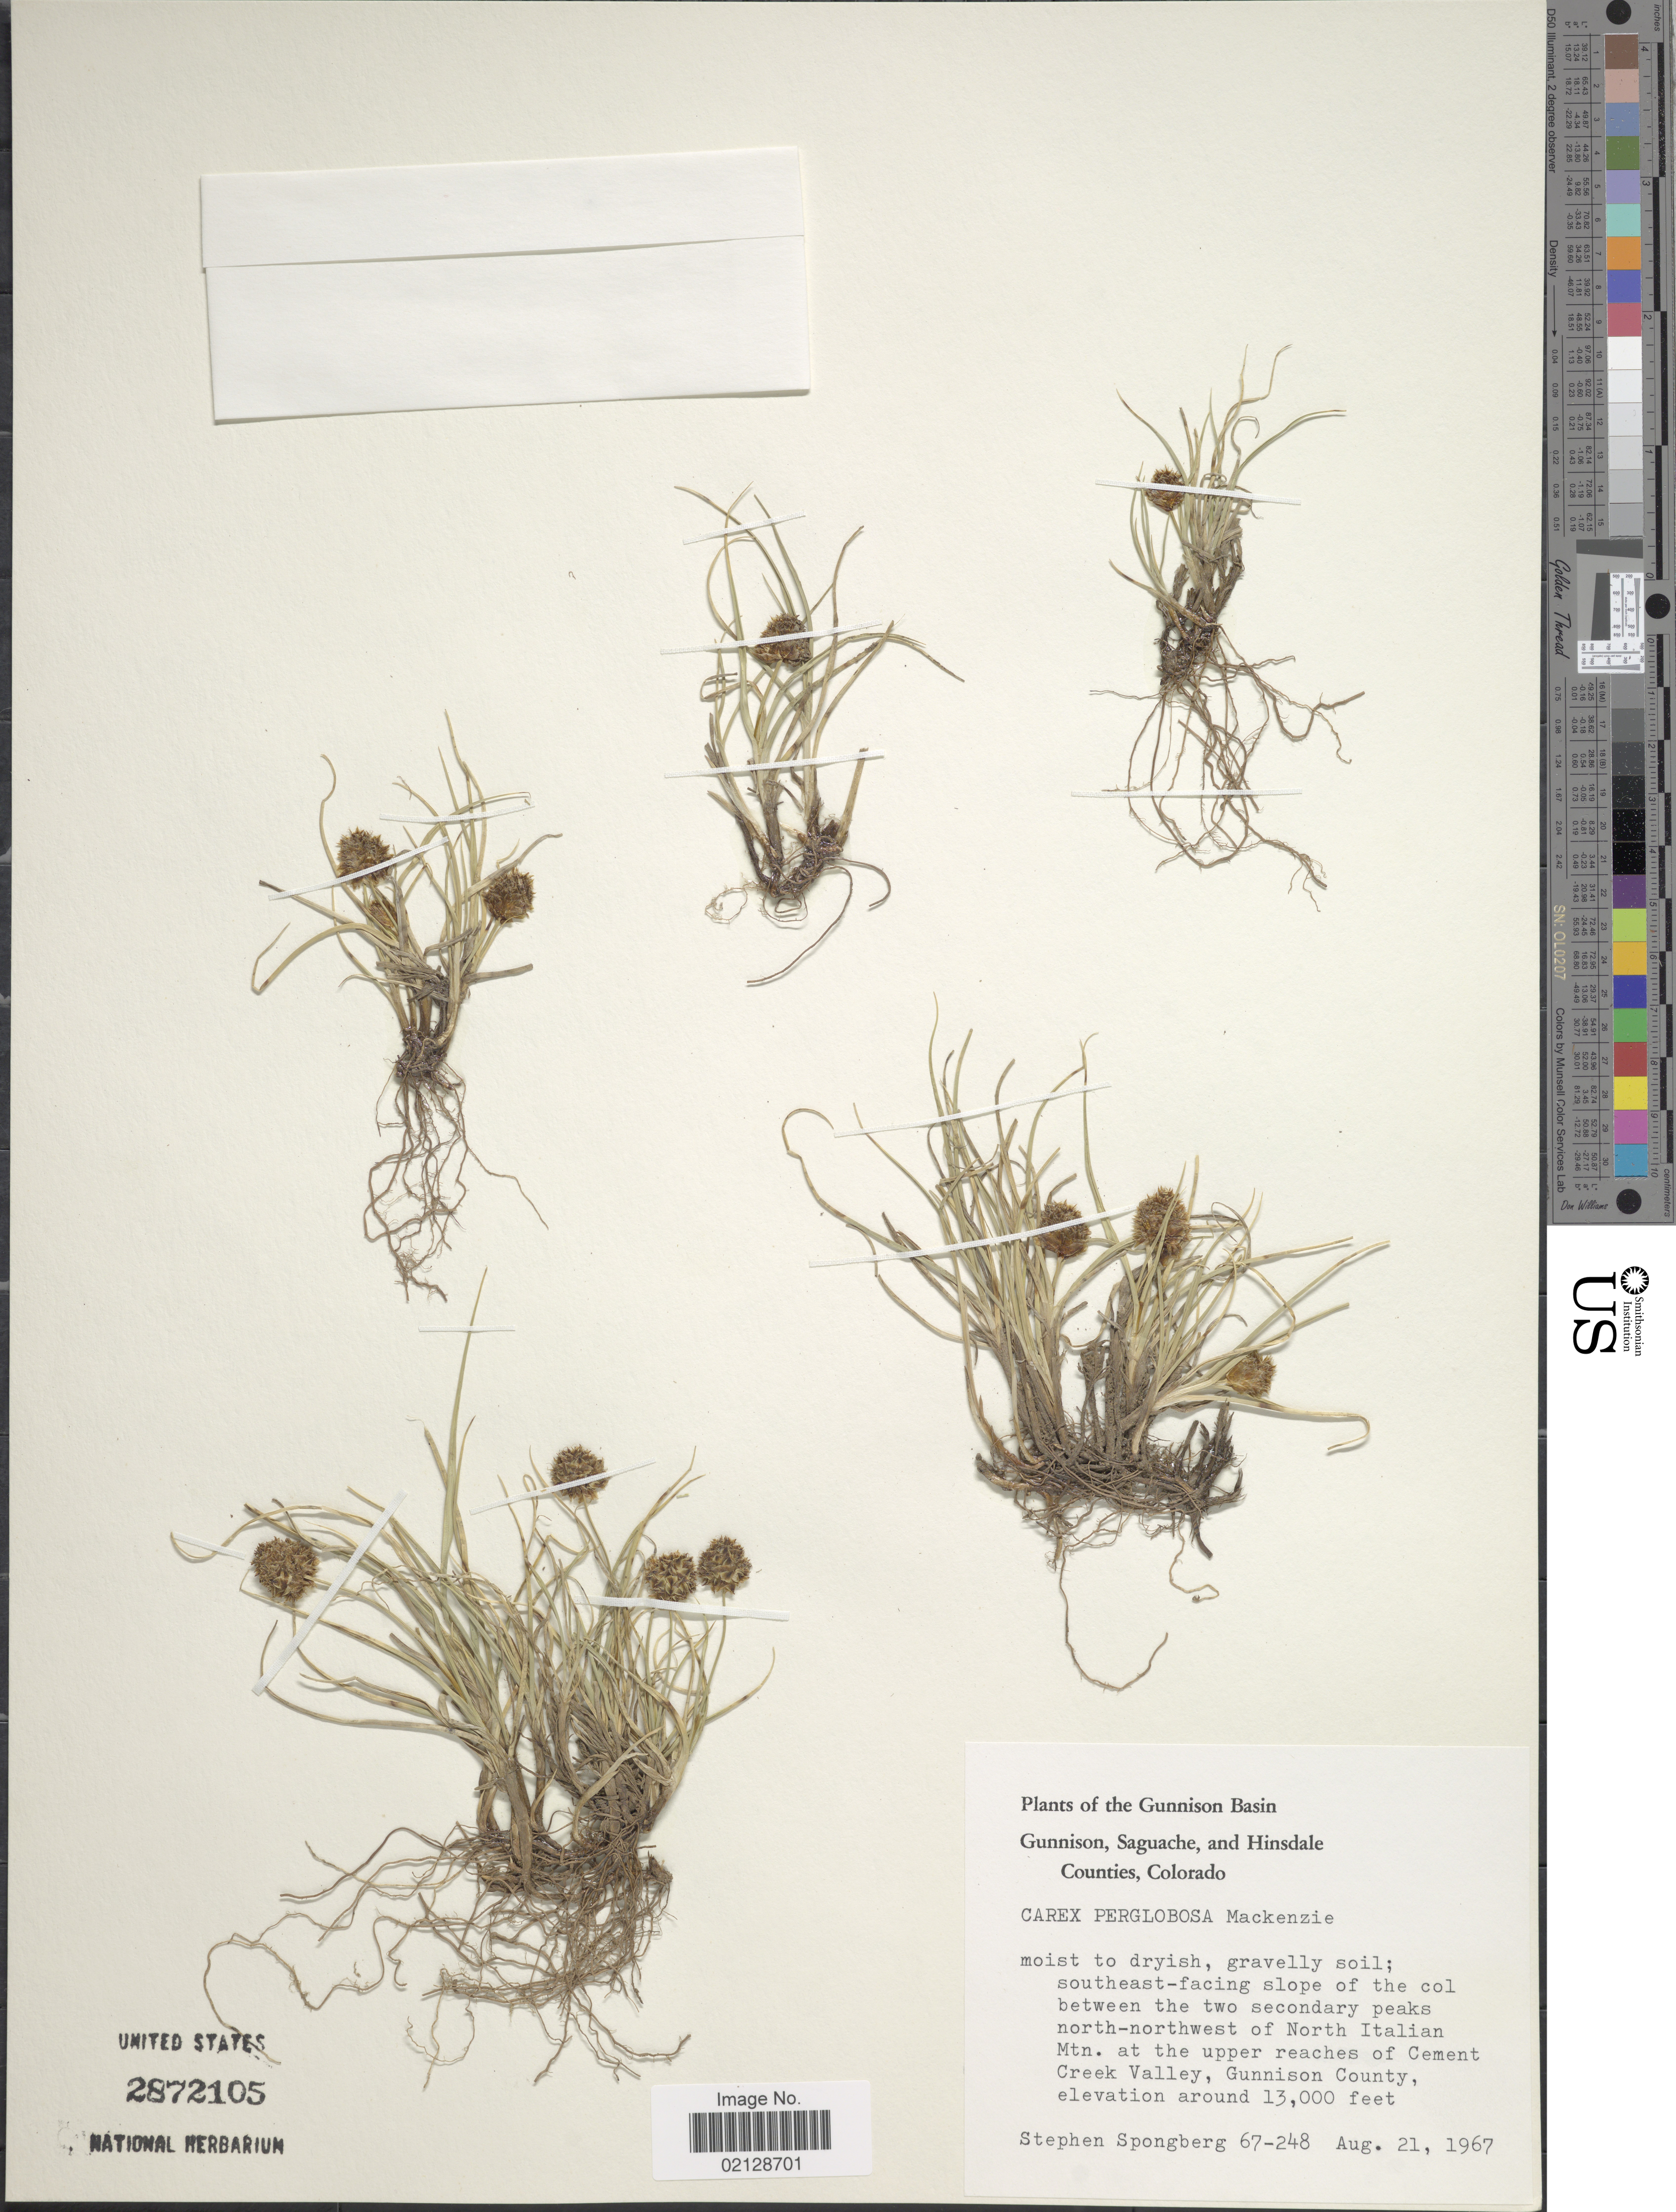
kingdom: Plantae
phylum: Tracheophyta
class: Liliopsida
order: Poales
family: Cyperaceae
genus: Carex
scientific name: Carex perglobosa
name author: Mack.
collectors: S. A.Spongberg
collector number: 67-248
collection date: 1967-08-21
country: United States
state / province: Colorado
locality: The Gunnison Basin, Gunnison, Saguache, and Hinsdale Counties, Colorado, southeast-facing slope of the col between the two secondary peaks north-northwest of North Italian, Mtn. at the upper reaches of Cement Creek Valley, Gunnison County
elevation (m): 3962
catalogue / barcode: US 2872105